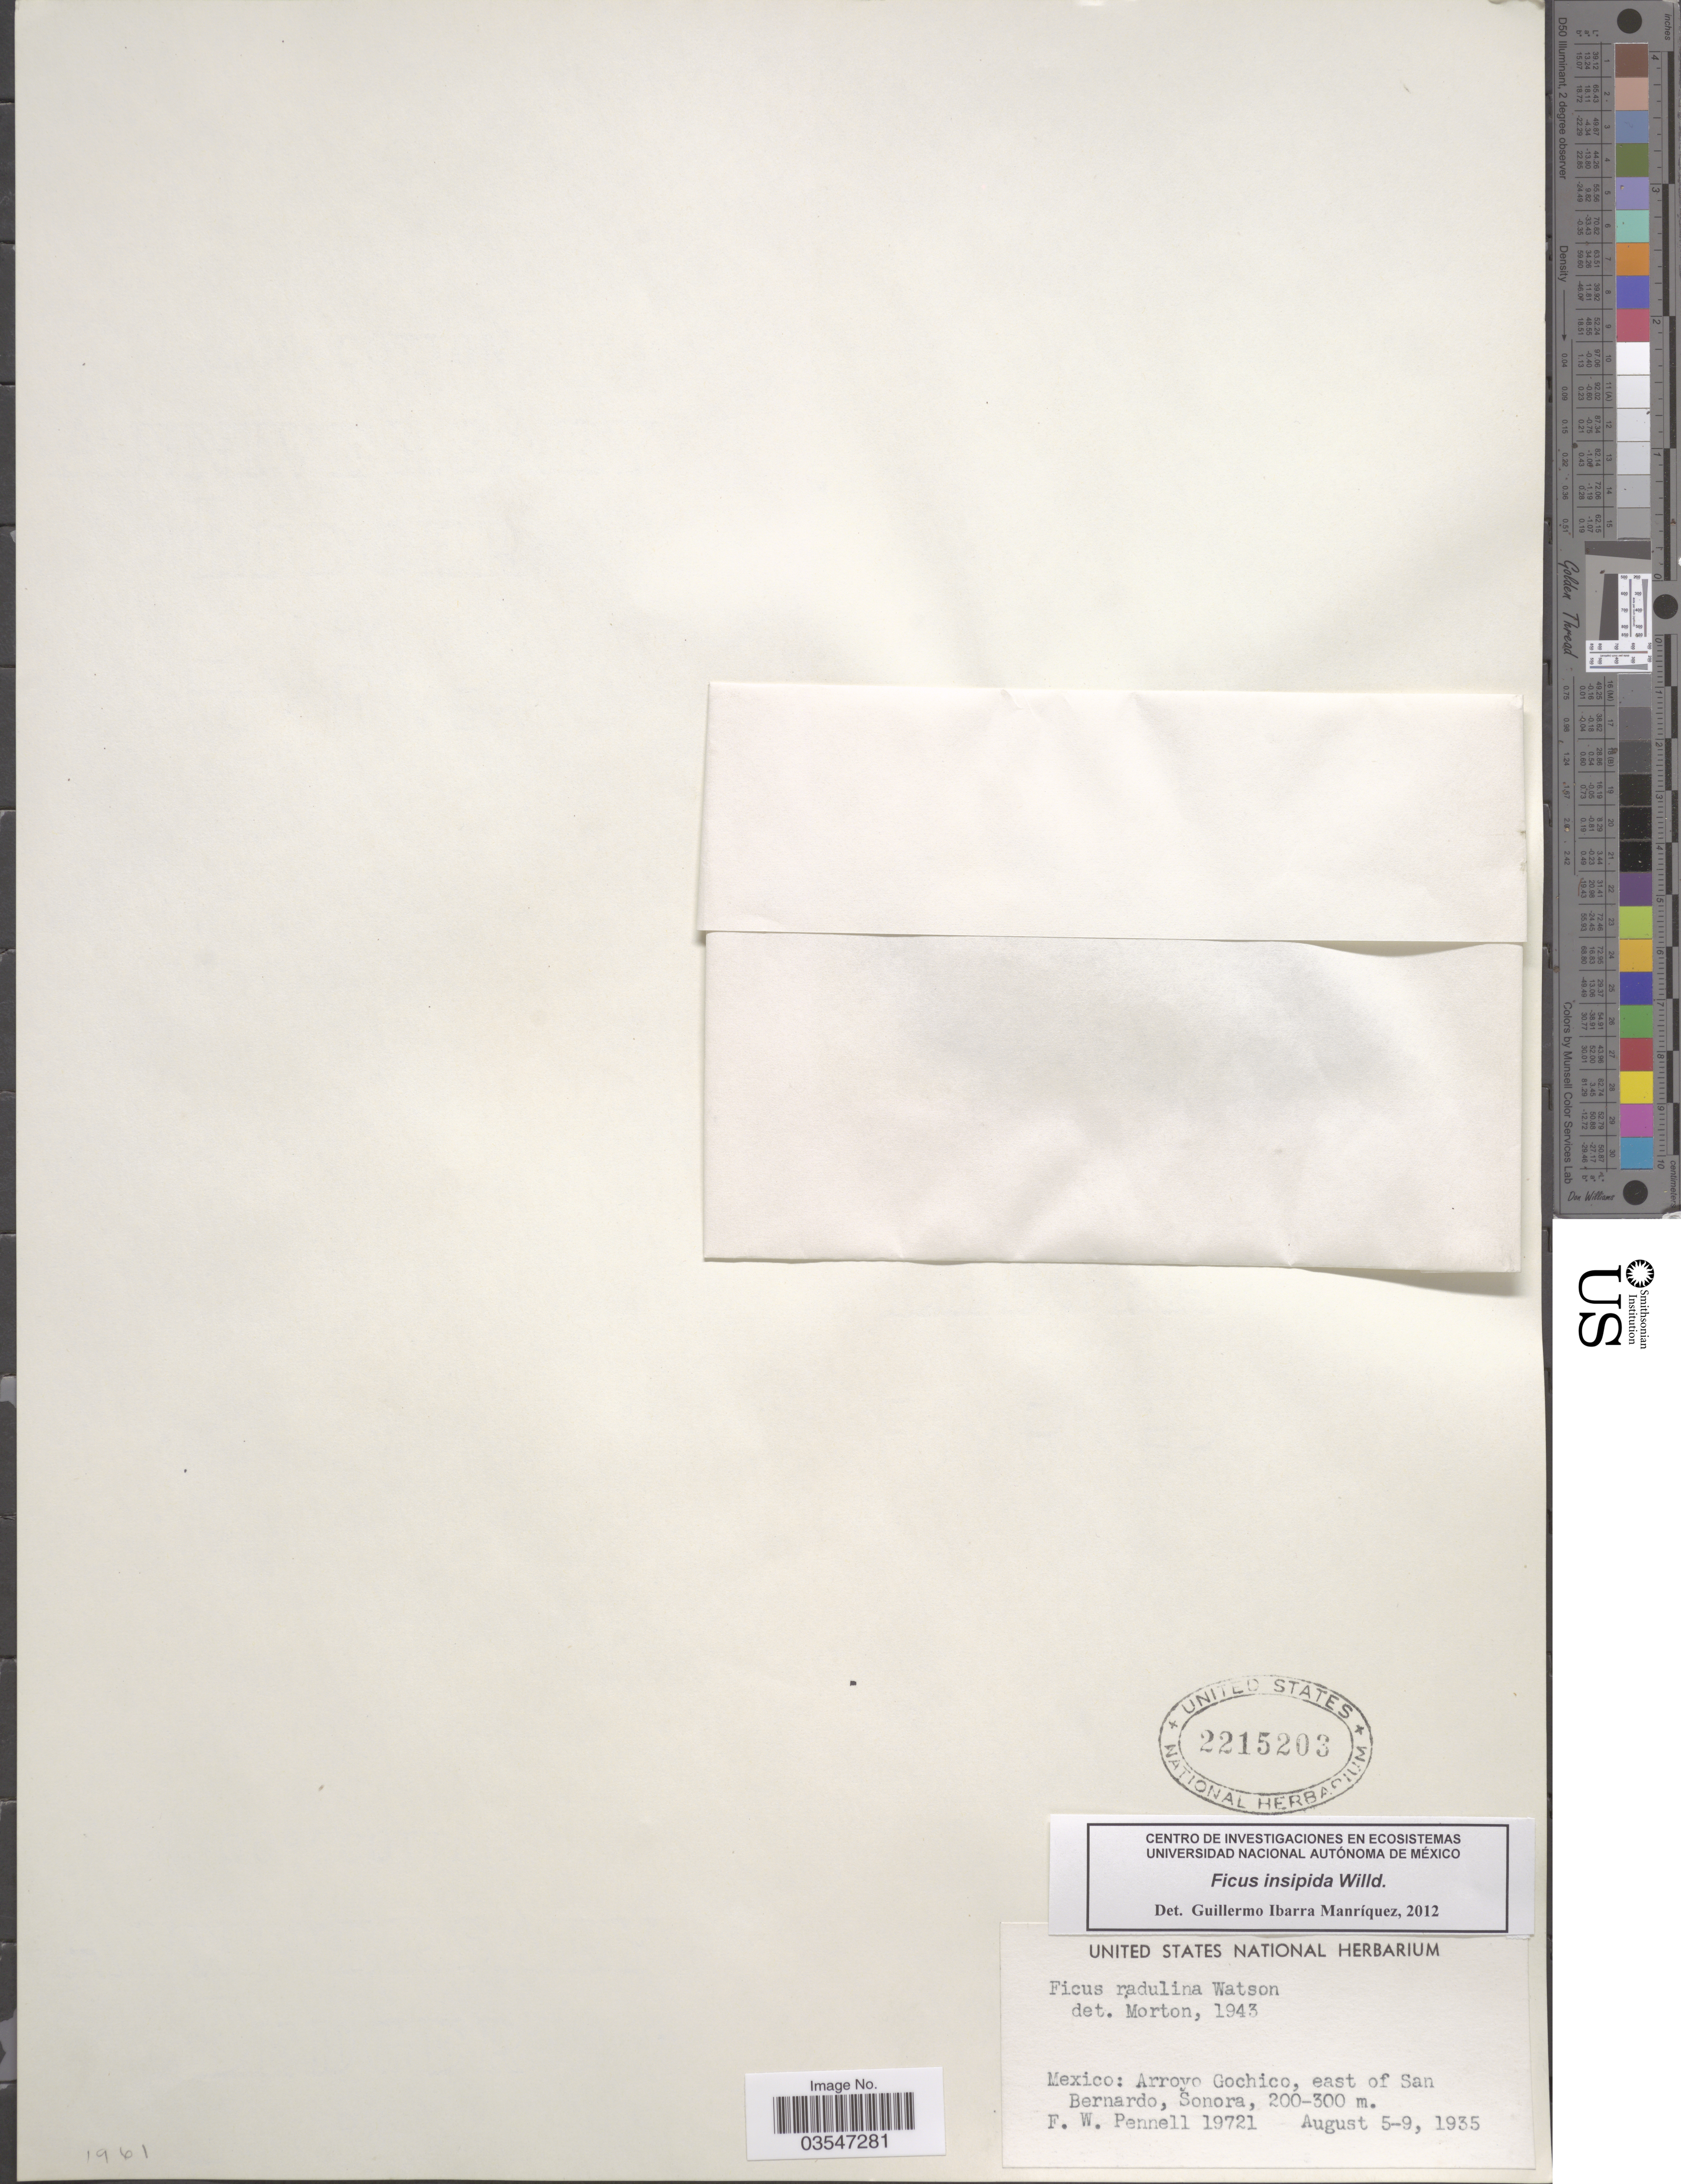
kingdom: Plantae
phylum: Tracheophyta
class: Magnoliopsida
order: Rosales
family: Moraceae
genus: Ficus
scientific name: Ficus insipida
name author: Willd.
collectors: F. W. Pennell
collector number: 19721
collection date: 1935-08-05/1935-08-09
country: Mexico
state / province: Sonora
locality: Arroyo Gochico, east of San Bernardo.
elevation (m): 200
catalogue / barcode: US 2215203